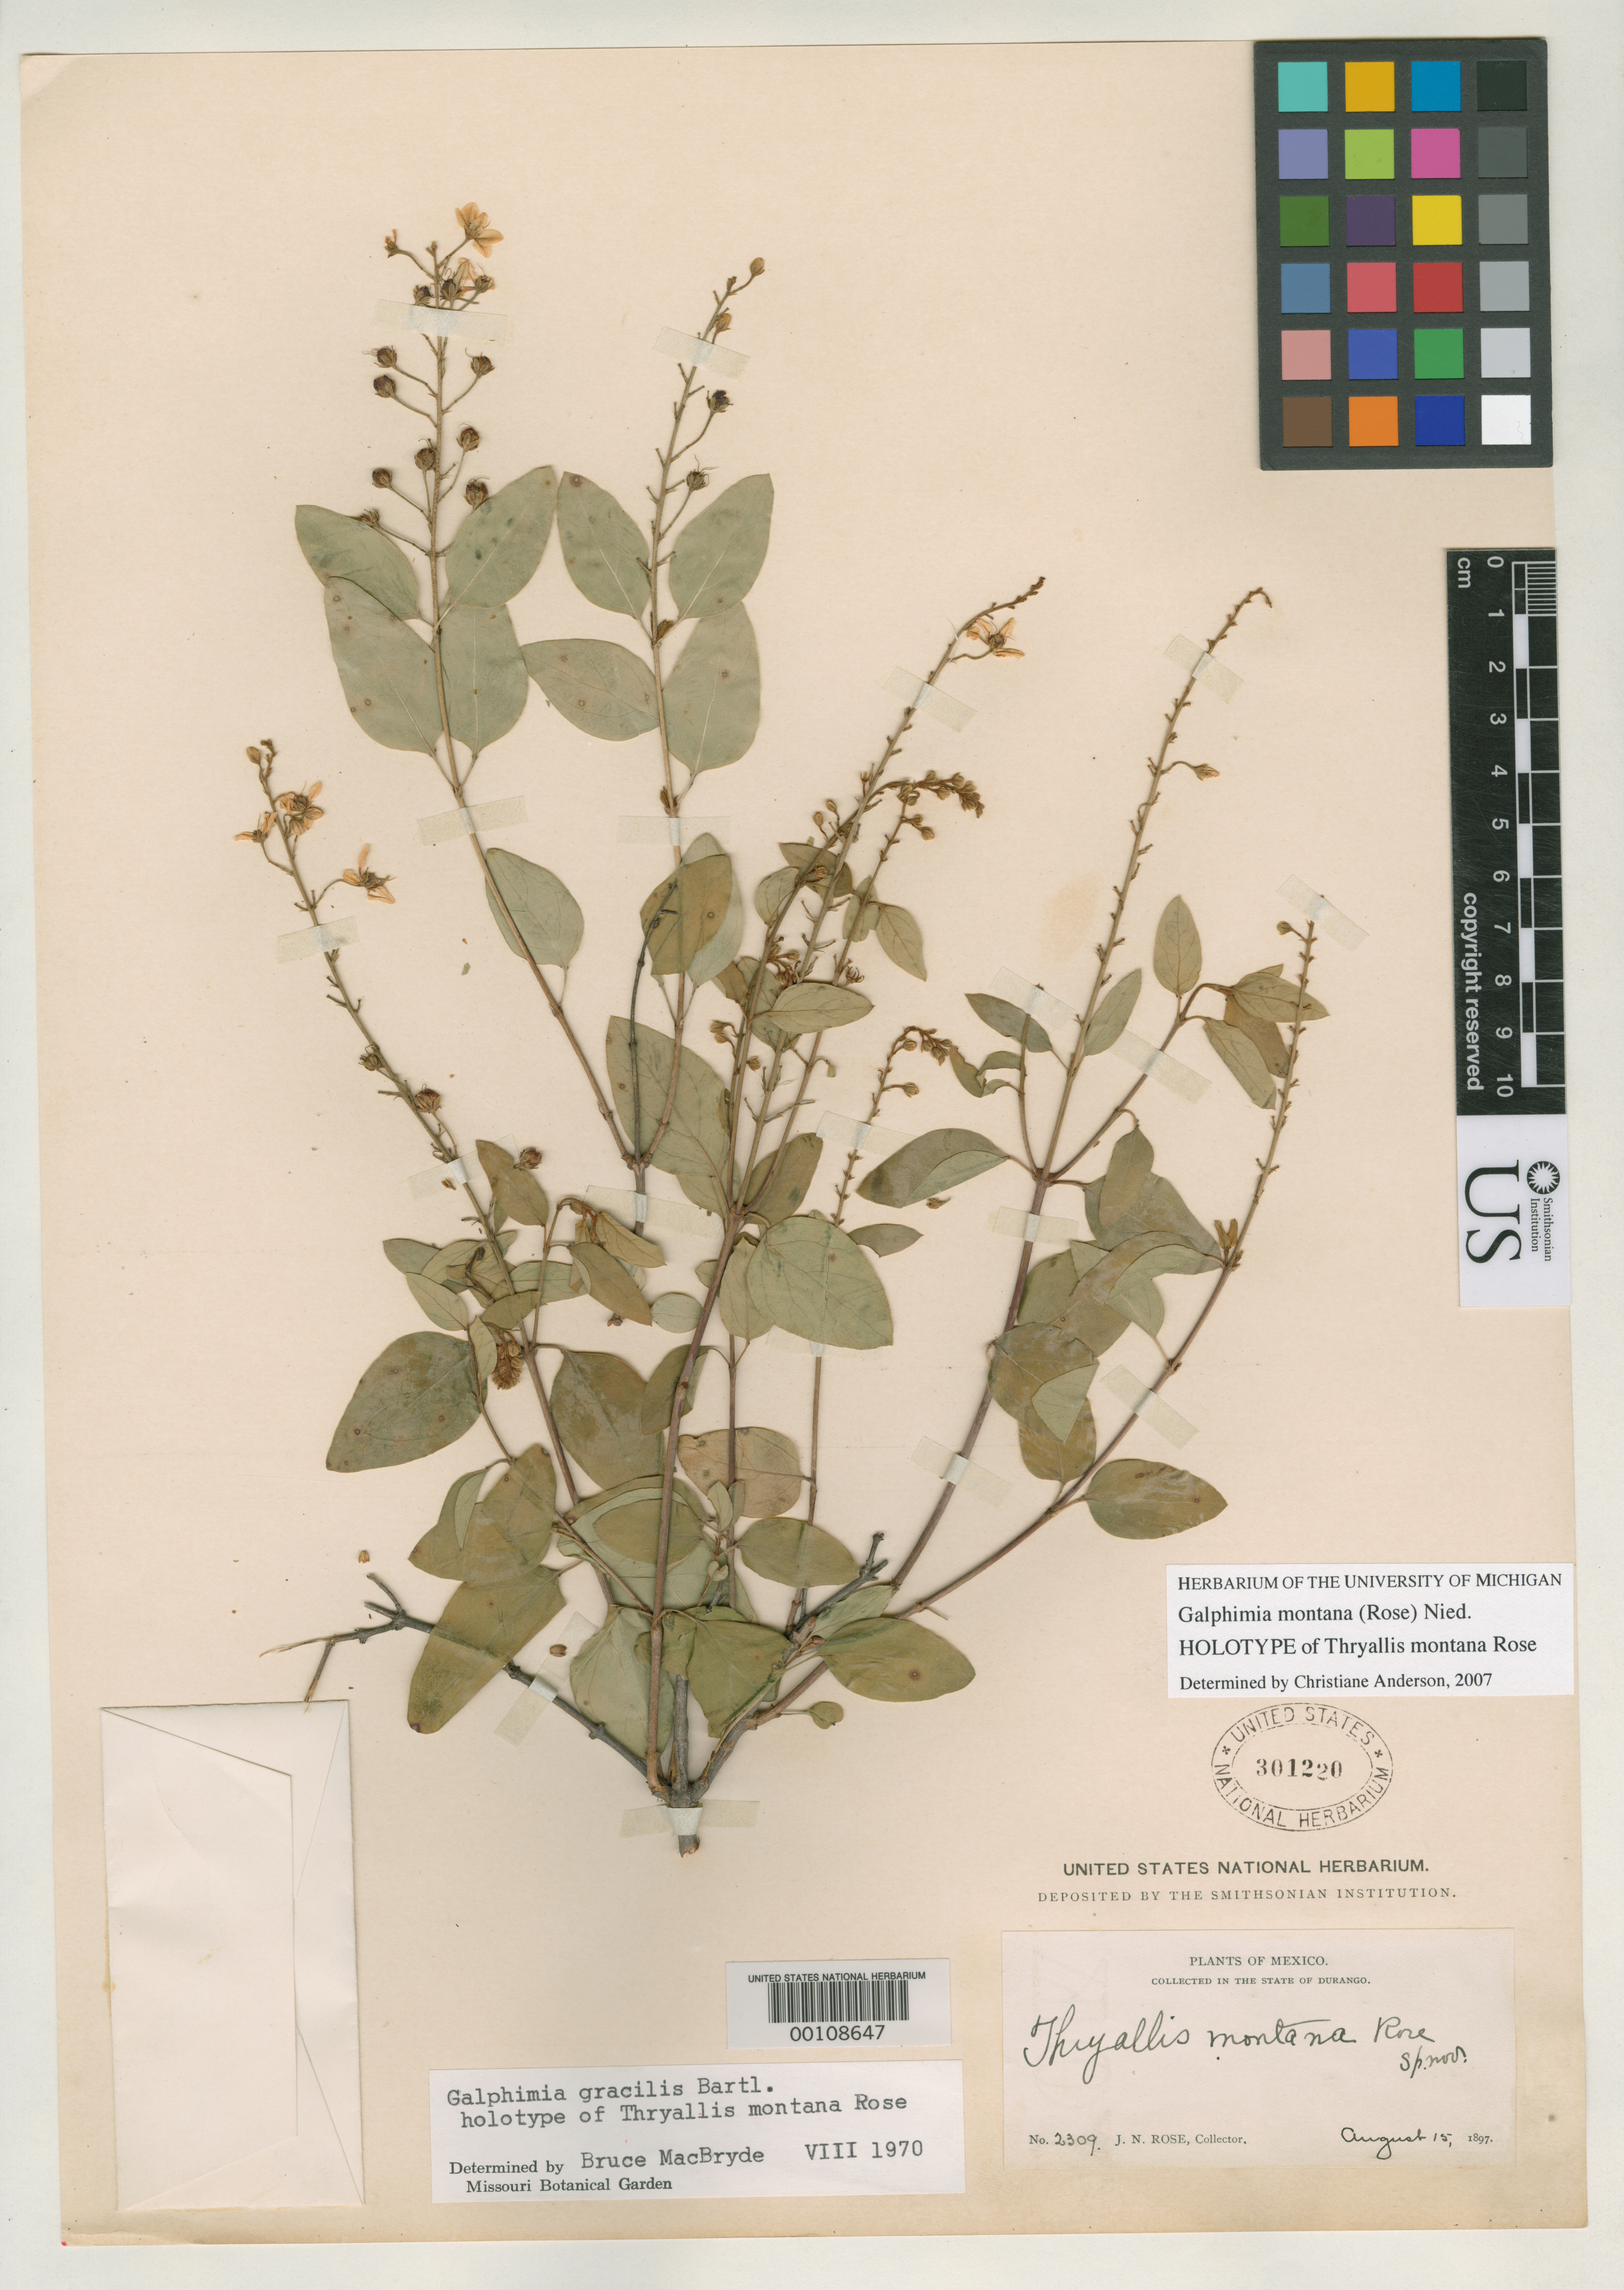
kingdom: Plantae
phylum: Tracheophyta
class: Magnoliopsida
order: Malpighiales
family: Malpighiaceae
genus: Thryallis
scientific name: Thryallis montana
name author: Rose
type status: Holotype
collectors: J. N. Rose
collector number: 2309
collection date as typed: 15 Aug 1897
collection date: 1897-08-15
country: Mexico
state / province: Durango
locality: Southern portion.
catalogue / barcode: US 301220